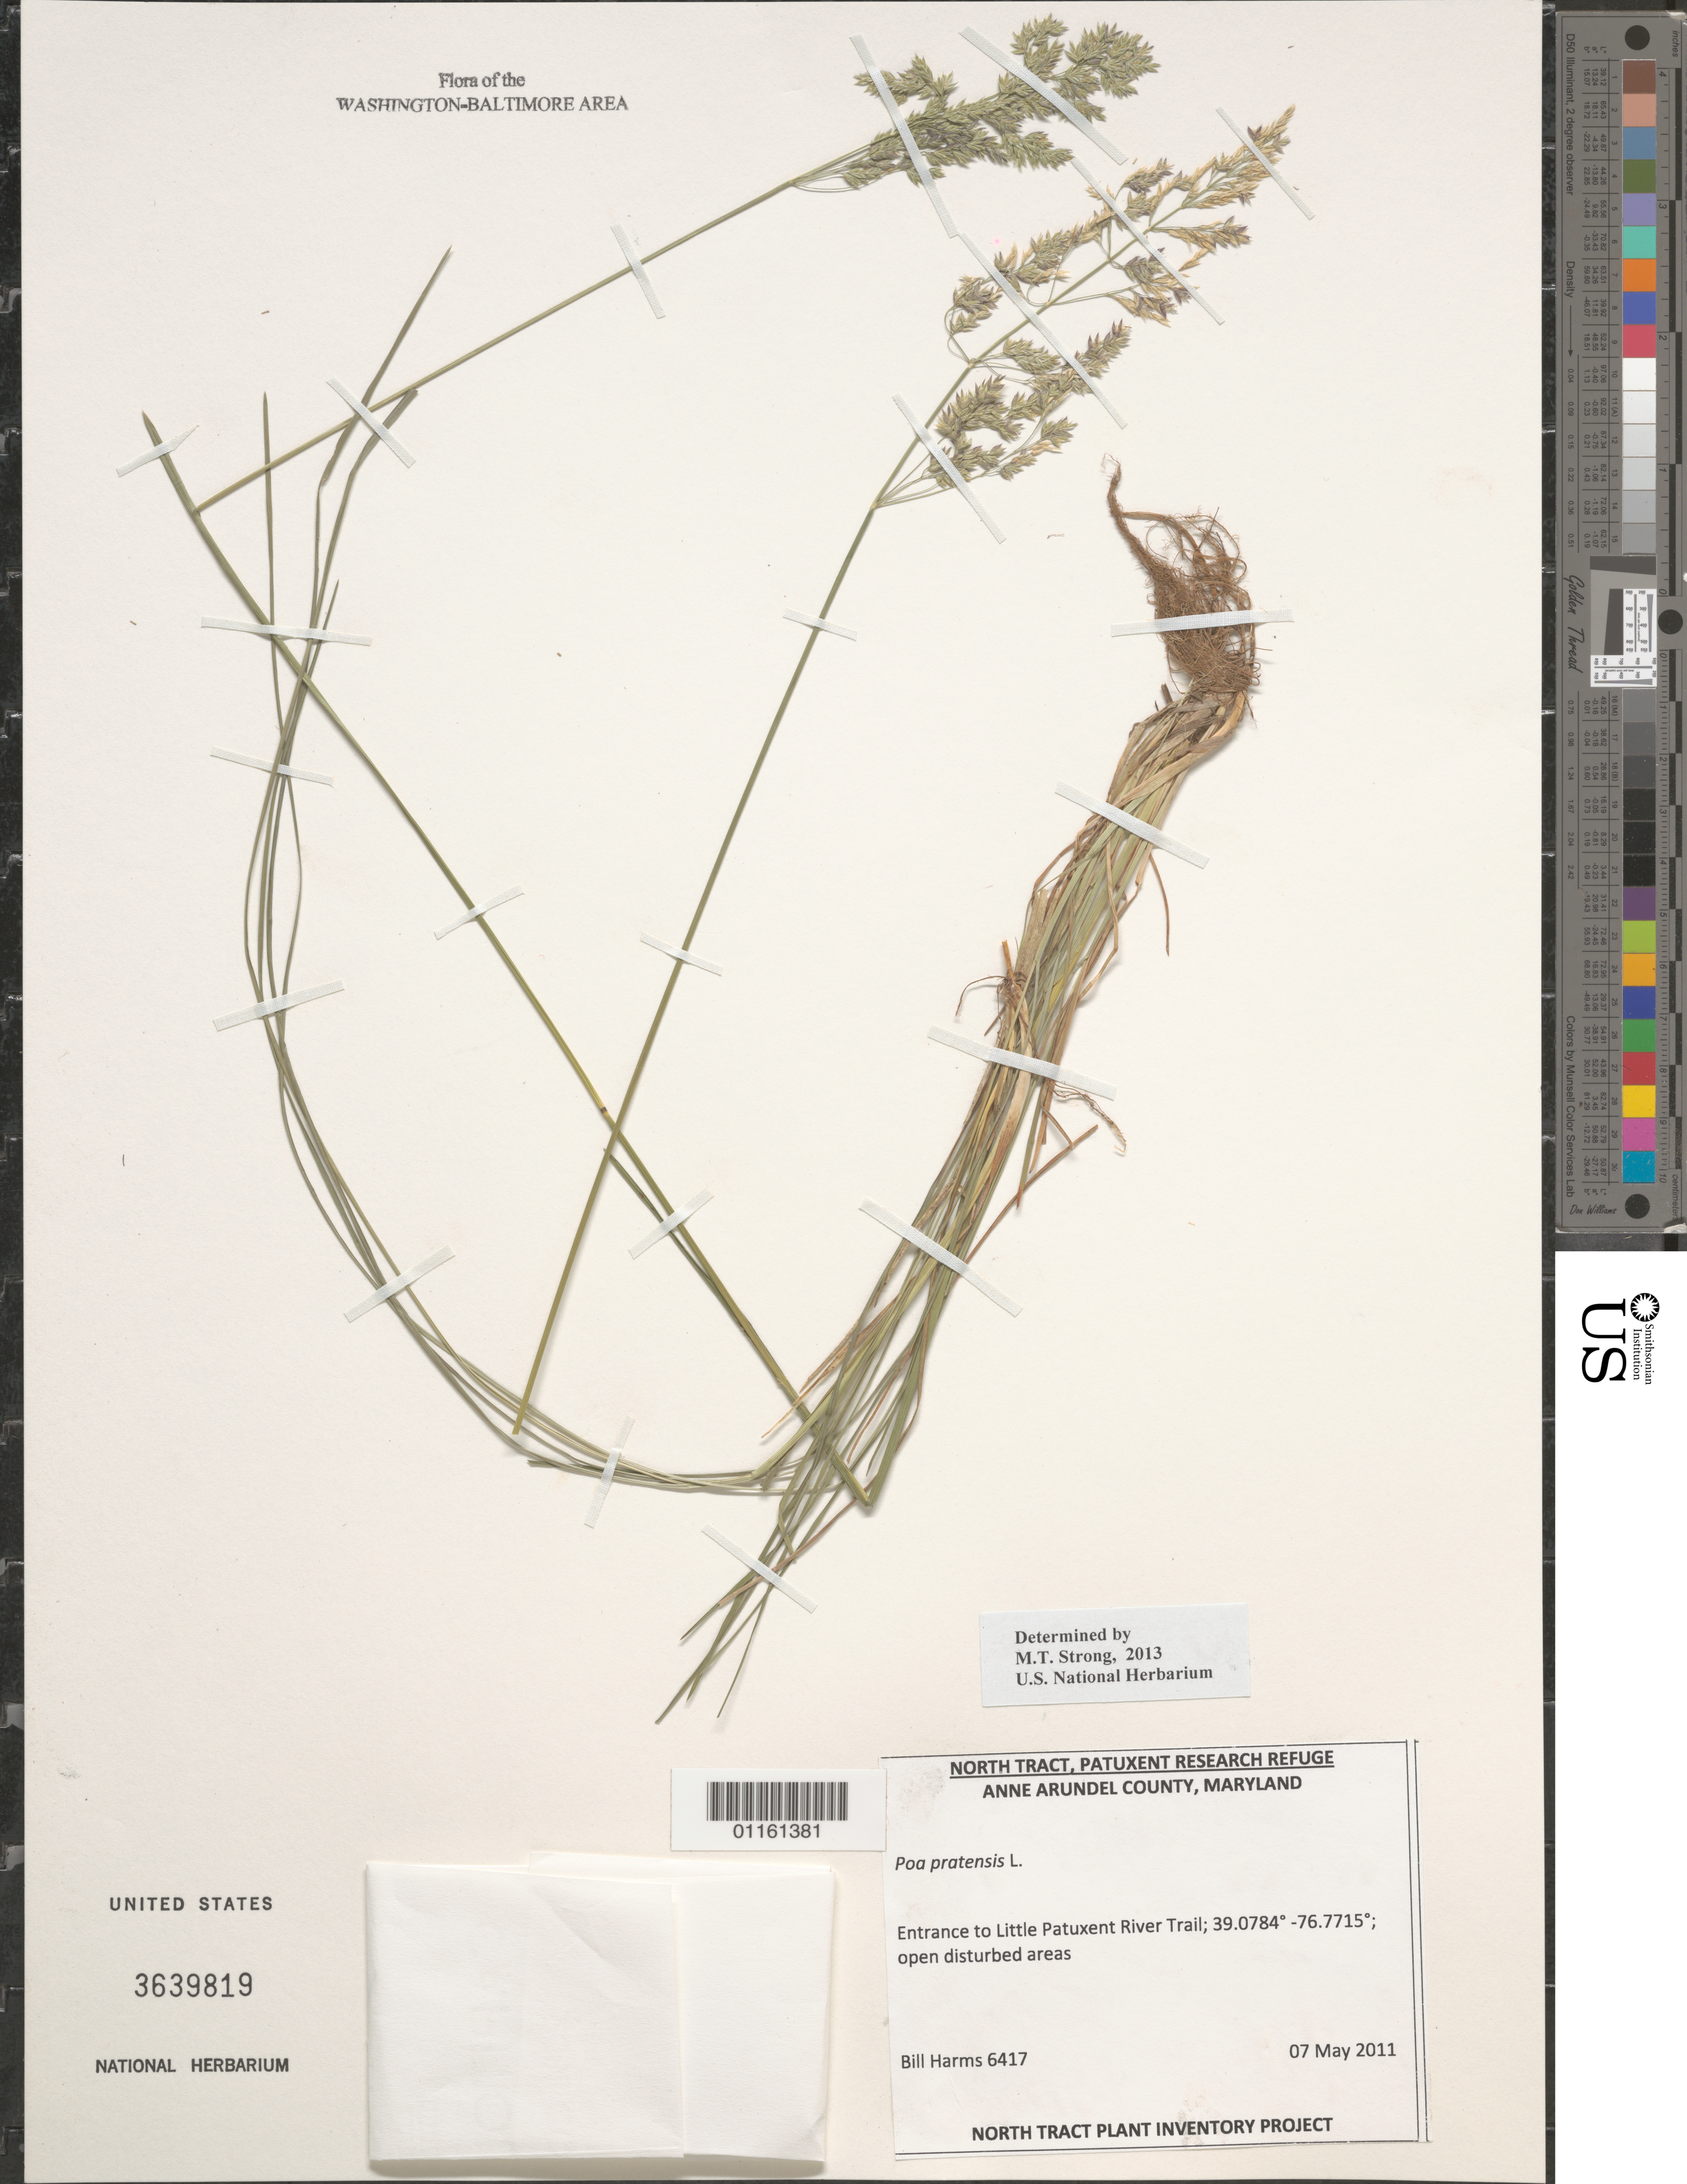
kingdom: Plantae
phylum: Tracheophyta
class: Liliopsida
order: Poales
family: Poaceae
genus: Poa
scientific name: Poa pratensis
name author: L.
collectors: B. Harms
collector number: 6417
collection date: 2011-05-07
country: United States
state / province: Maryland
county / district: Anne Arundel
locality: Entrance to Little Patuxent River Trail.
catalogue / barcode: US 3639819